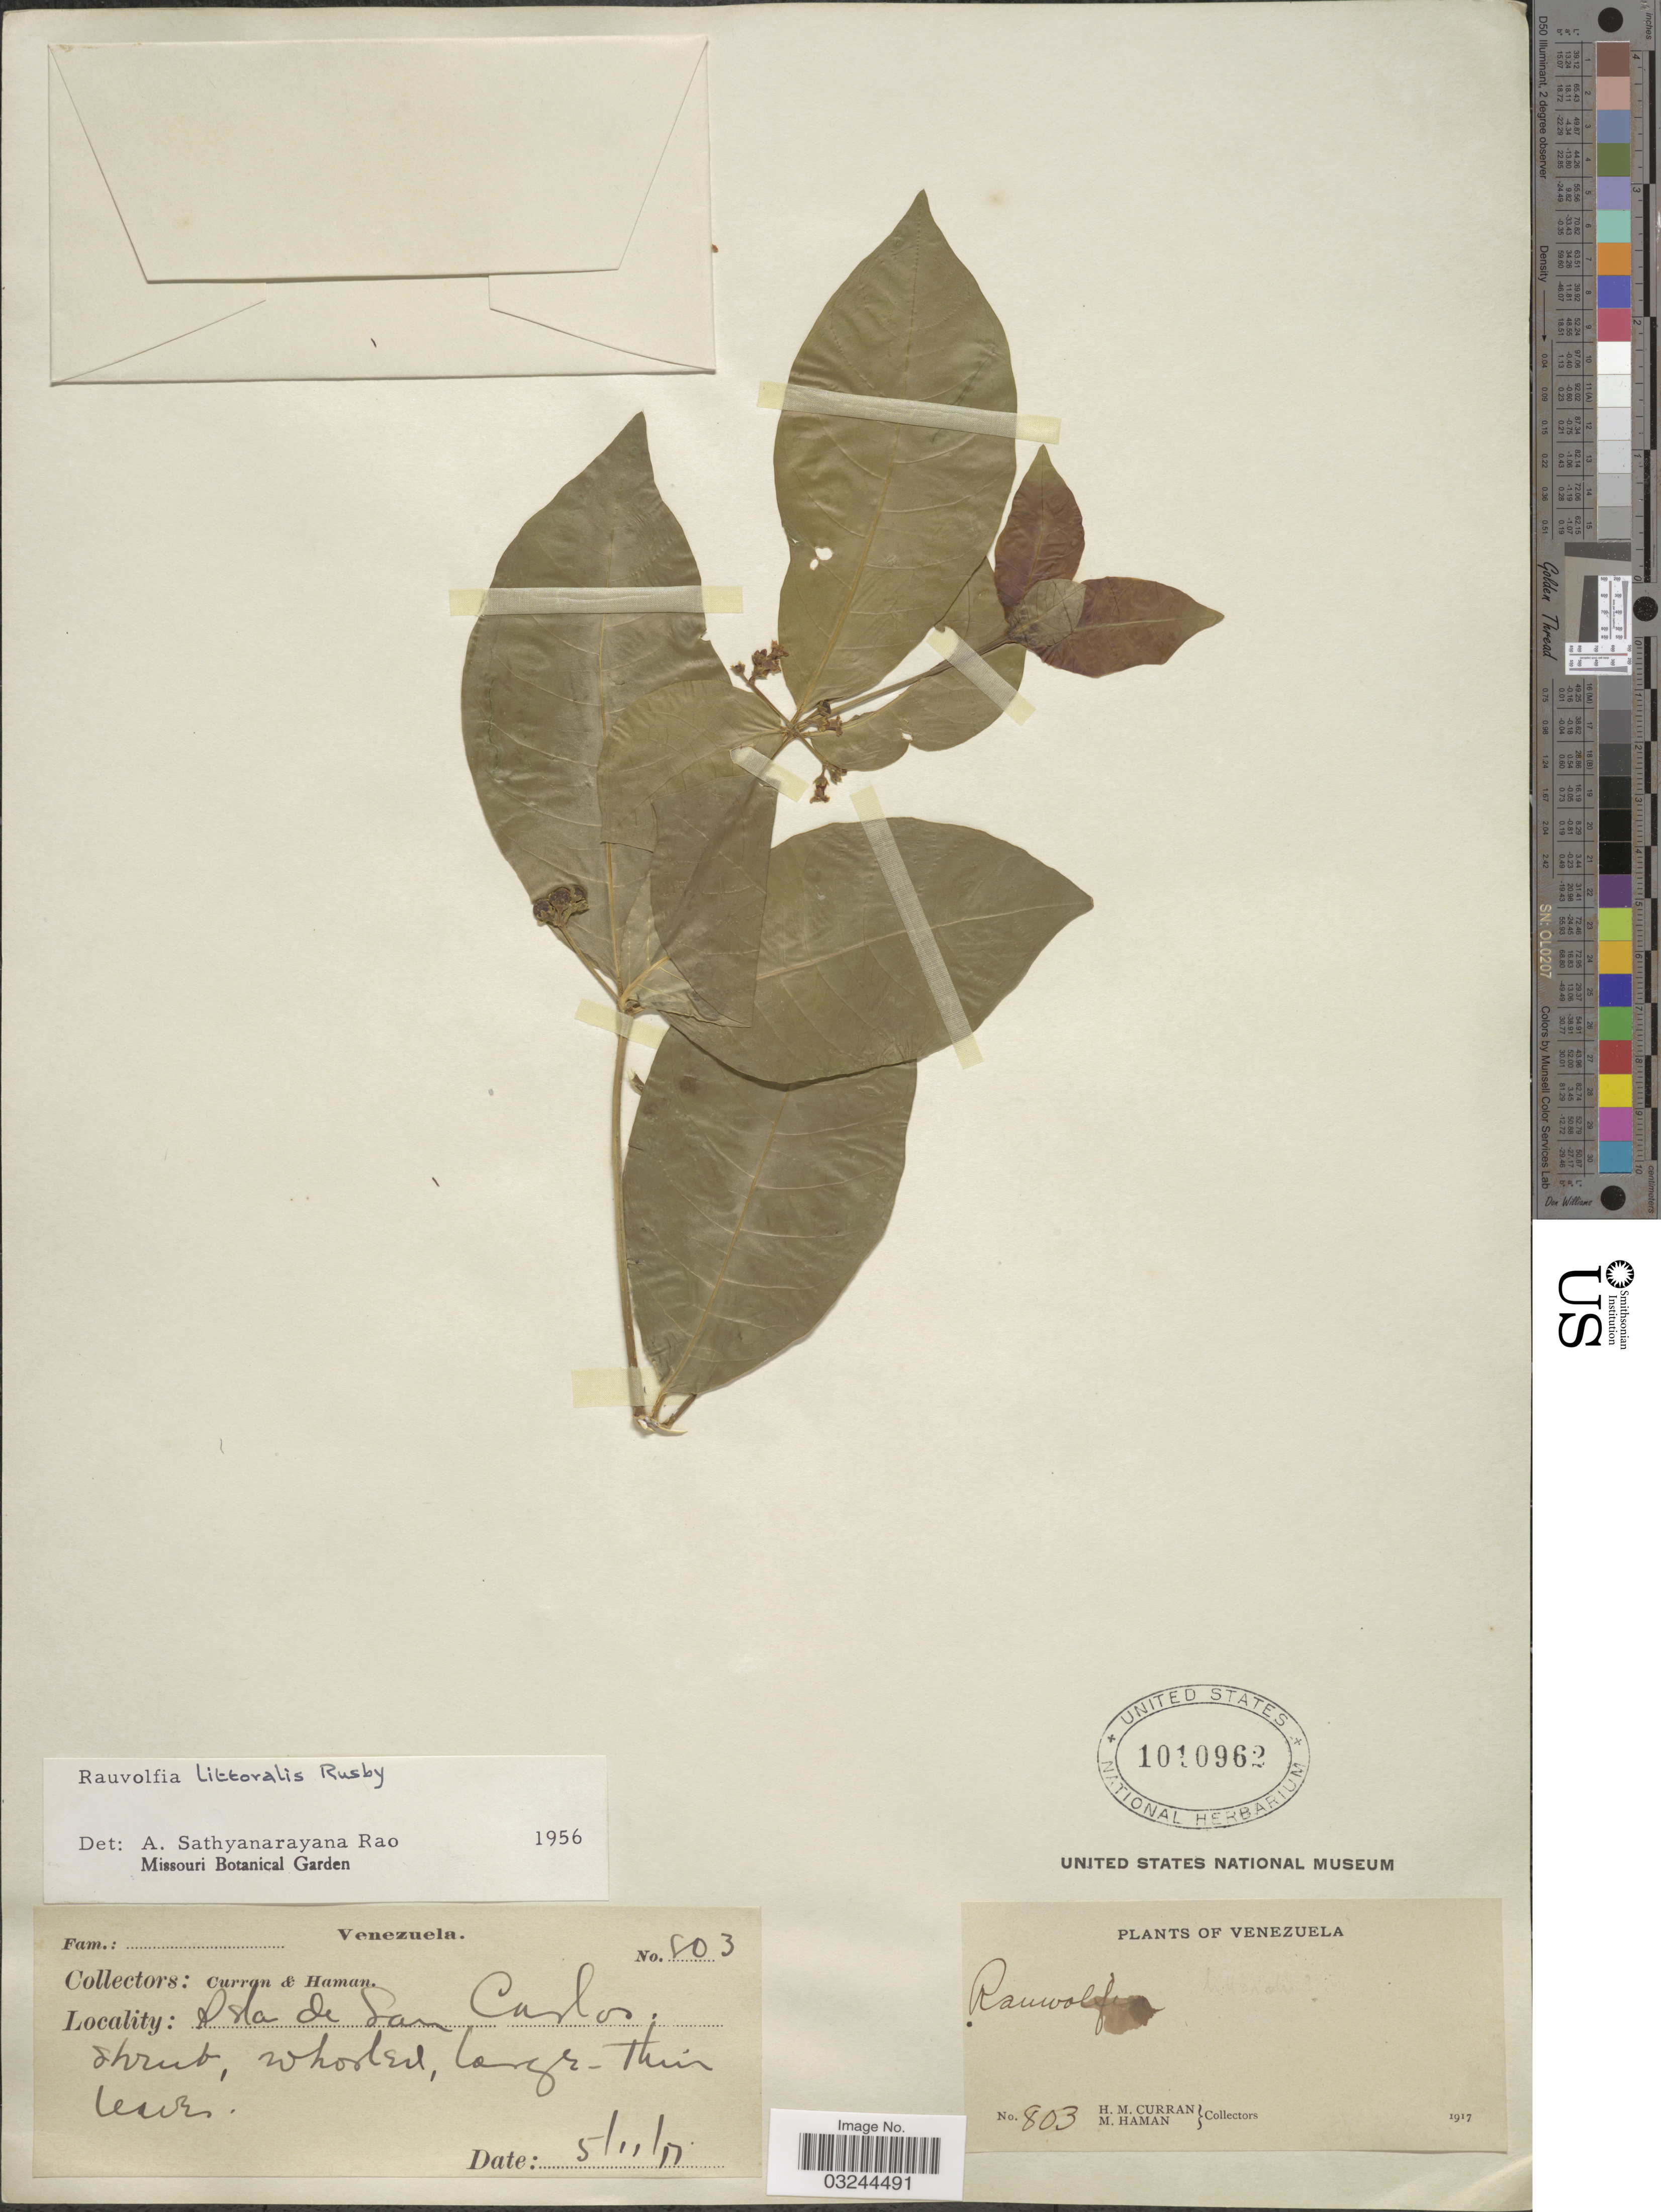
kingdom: Plantae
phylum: Tracheophyta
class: Magnoliopsida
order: Gentianales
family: Apocynaceae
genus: Rauvolfia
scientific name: Rauvolfia littoralis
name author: Rusby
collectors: H. M. Curran & M. Haman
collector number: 803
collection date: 1917-11-05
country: Venezuela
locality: Isla de San Carlos.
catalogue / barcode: US 1010962